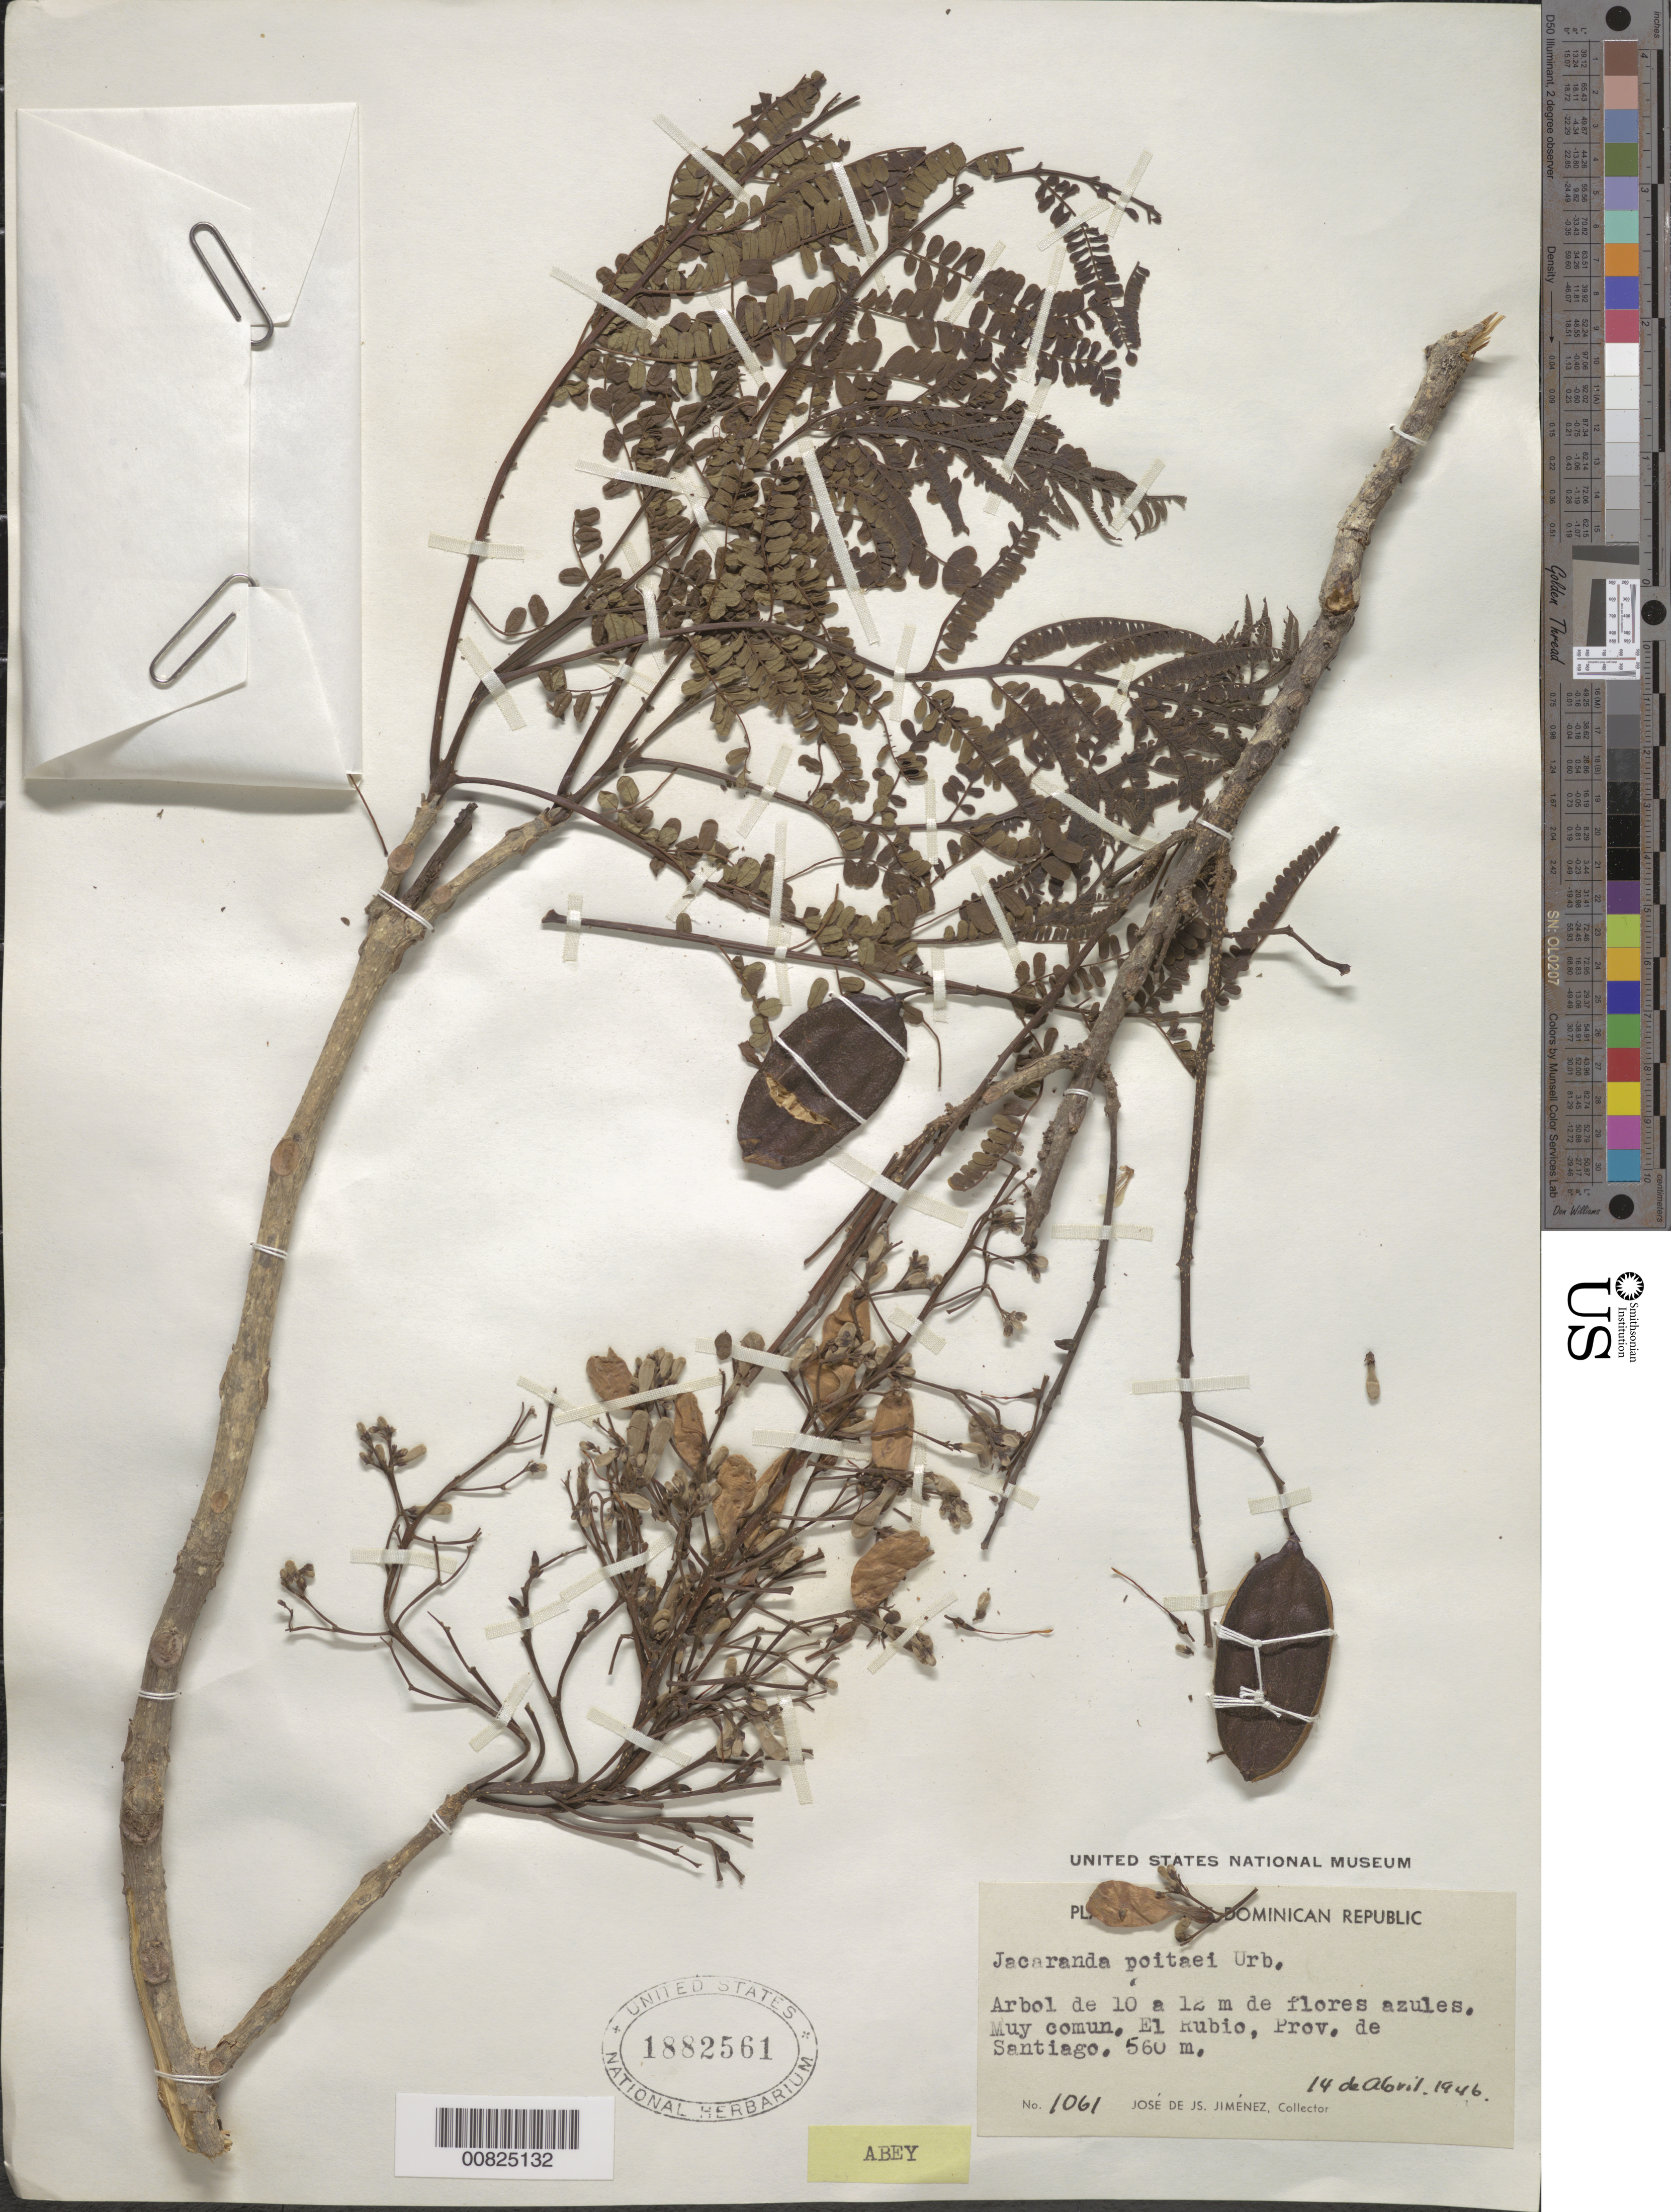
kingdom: Plantae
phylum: Tracheophyta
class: Magnoliopsida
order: Lamiales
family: Bignoniaceae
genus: Jacaranda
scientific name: Jacaranda poitaei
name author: Urb.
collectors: J. J. Jiménez Almonte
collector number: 1061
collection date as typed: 14 Apr 1946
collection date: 1946-04-14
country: Dominican Republic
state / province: Santiago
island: Hispaniola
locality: El Rubio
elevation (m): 560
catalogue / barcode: US 1882561